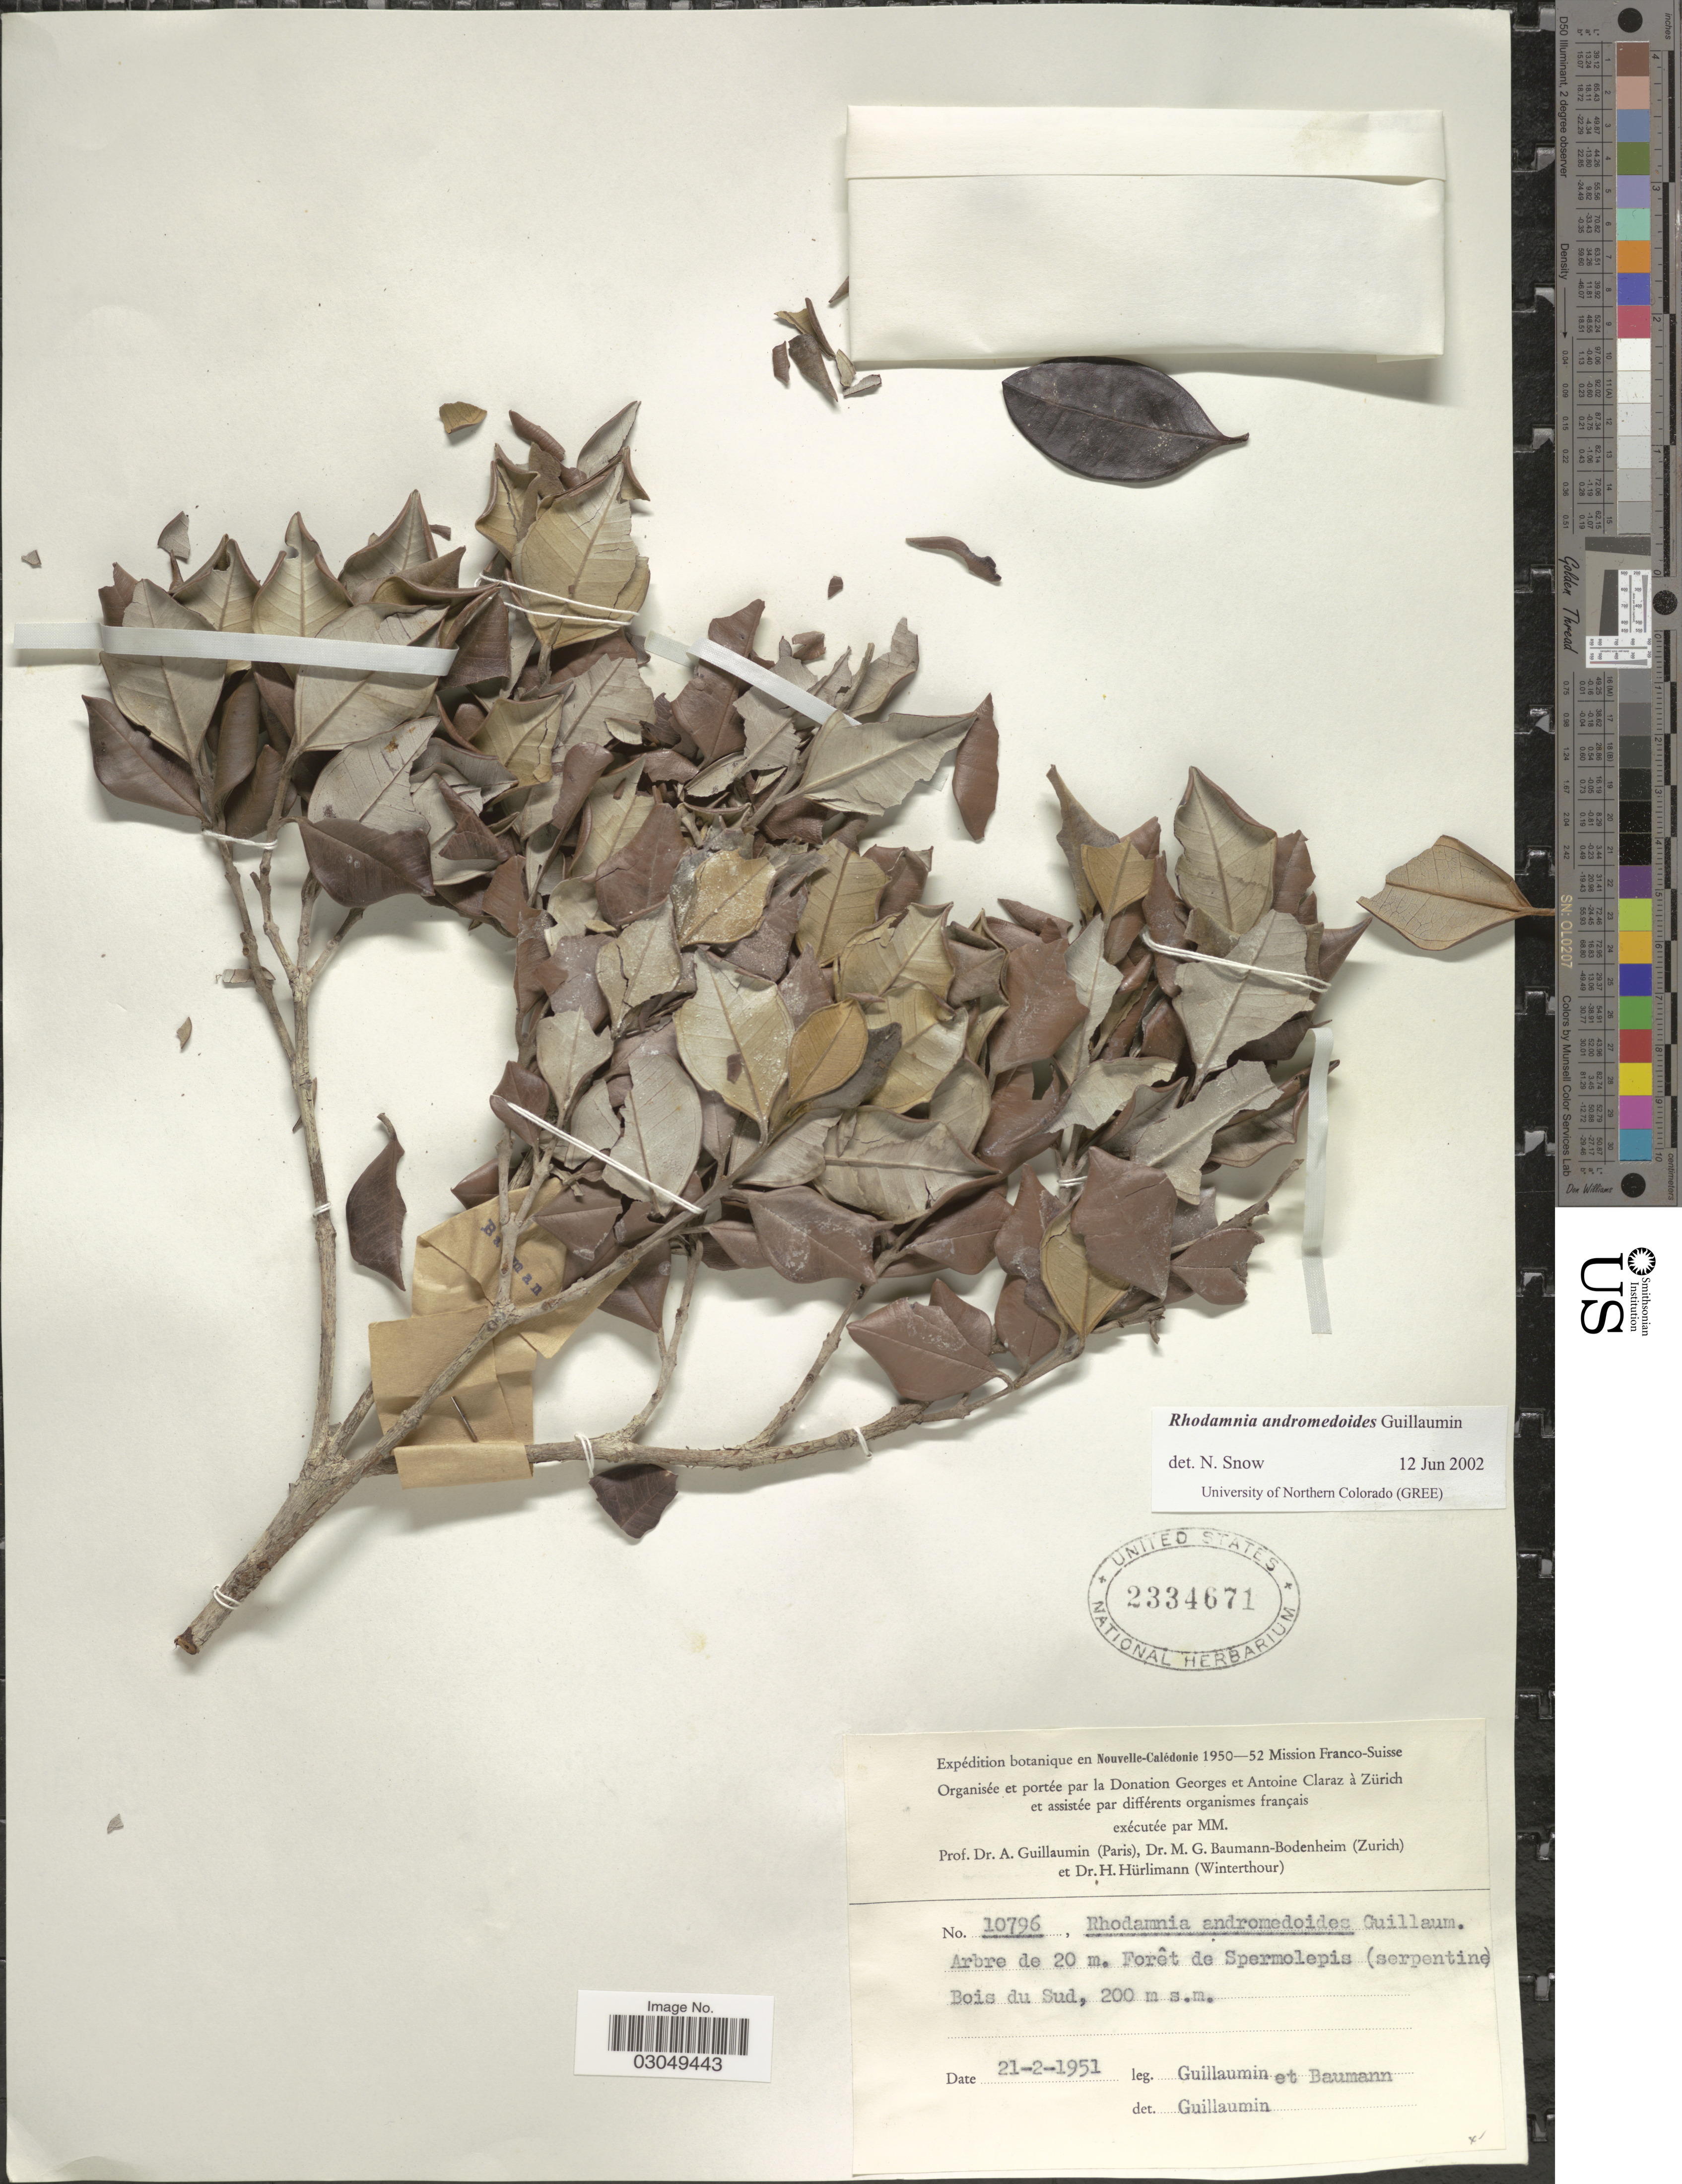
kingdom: Plantae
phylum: Tracheophyta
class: Magnoliopsida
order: Myrtales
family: Myrtaceae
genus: Rhodamnia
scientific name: Rhodamnia andromedoides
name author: Guillaumin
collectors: A. Guillaumin & M. G. Baumann-Bodenheim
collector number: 10796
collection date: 1951-02-21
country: New Caledonia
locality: Botanique en Nouvelle-Calédonie, Bois du Sud.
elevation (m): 200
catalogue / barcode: US 2334671